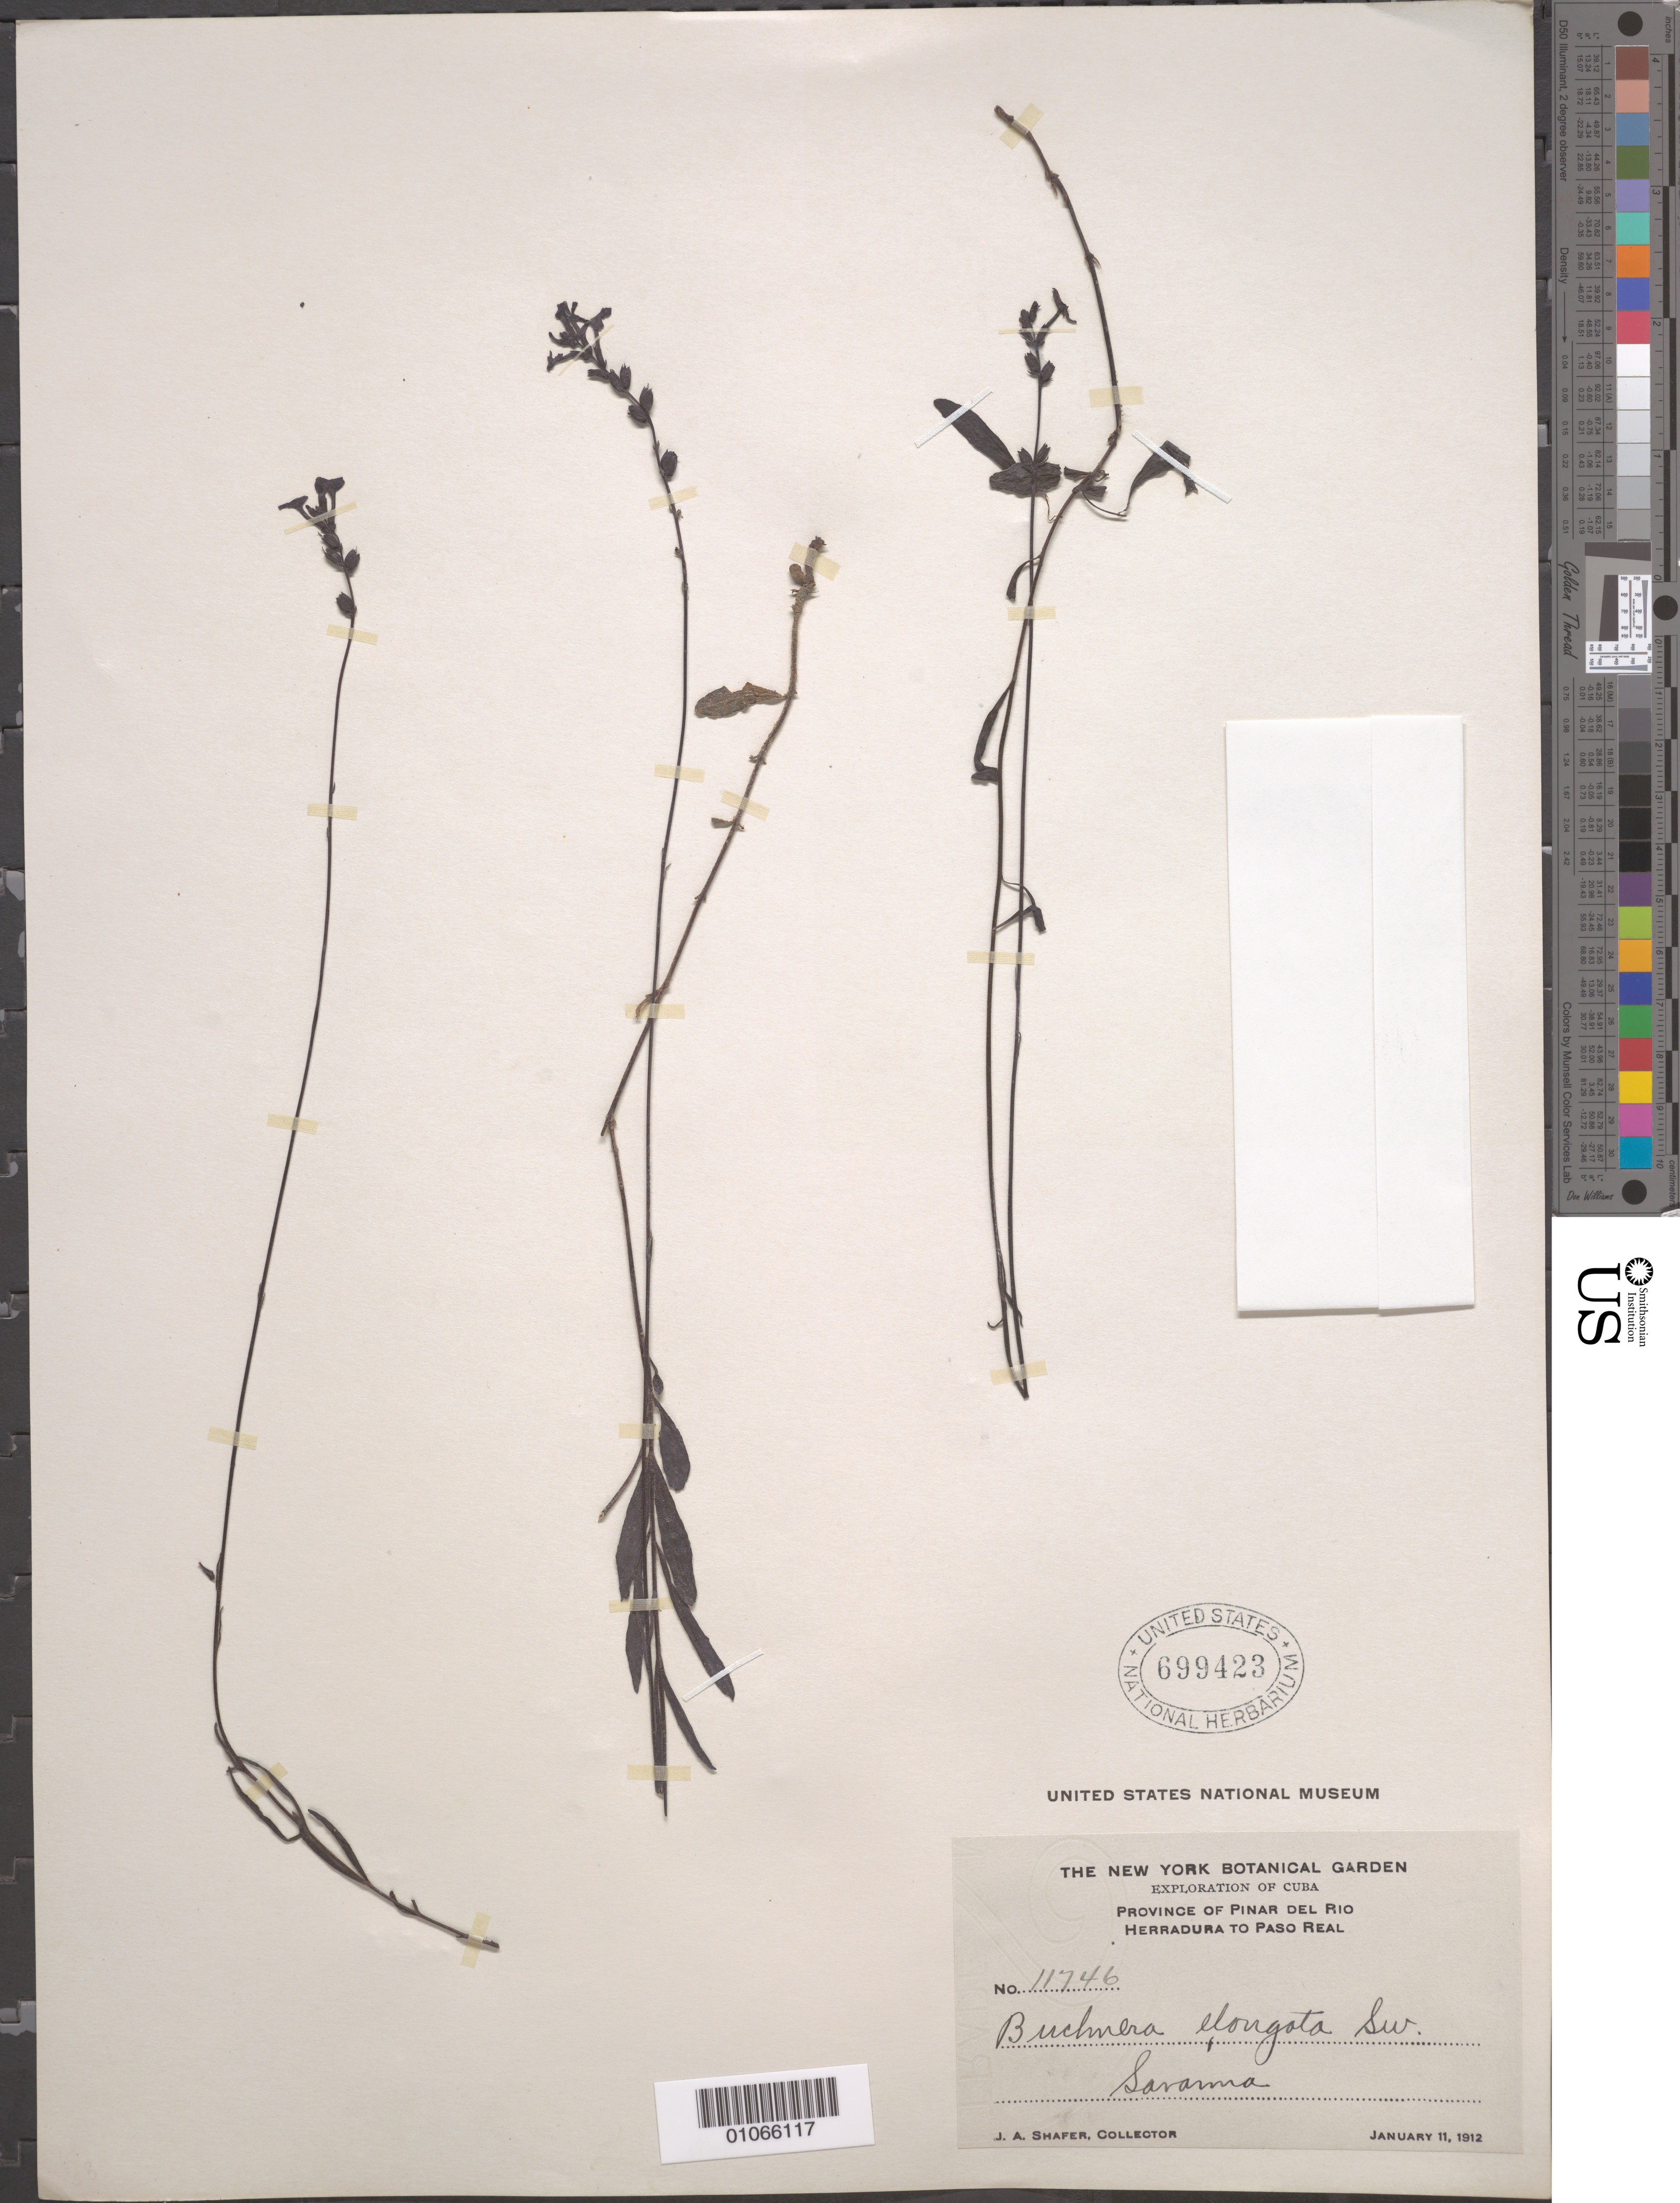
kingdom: Plantae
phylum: Tracheophyta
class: Magnoliopsida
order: Lamiales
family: Orobanchaceae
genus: Buchnera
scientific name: Buchnera elongata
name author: Sw.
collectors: J. A. Shafer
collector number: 11746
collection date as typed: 11 Jan 1912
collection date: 1912-01-11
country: Cuba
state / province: Pinar del Rio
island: Cuba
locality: Herradura to Paso Real, savanna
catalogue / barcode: US 699423